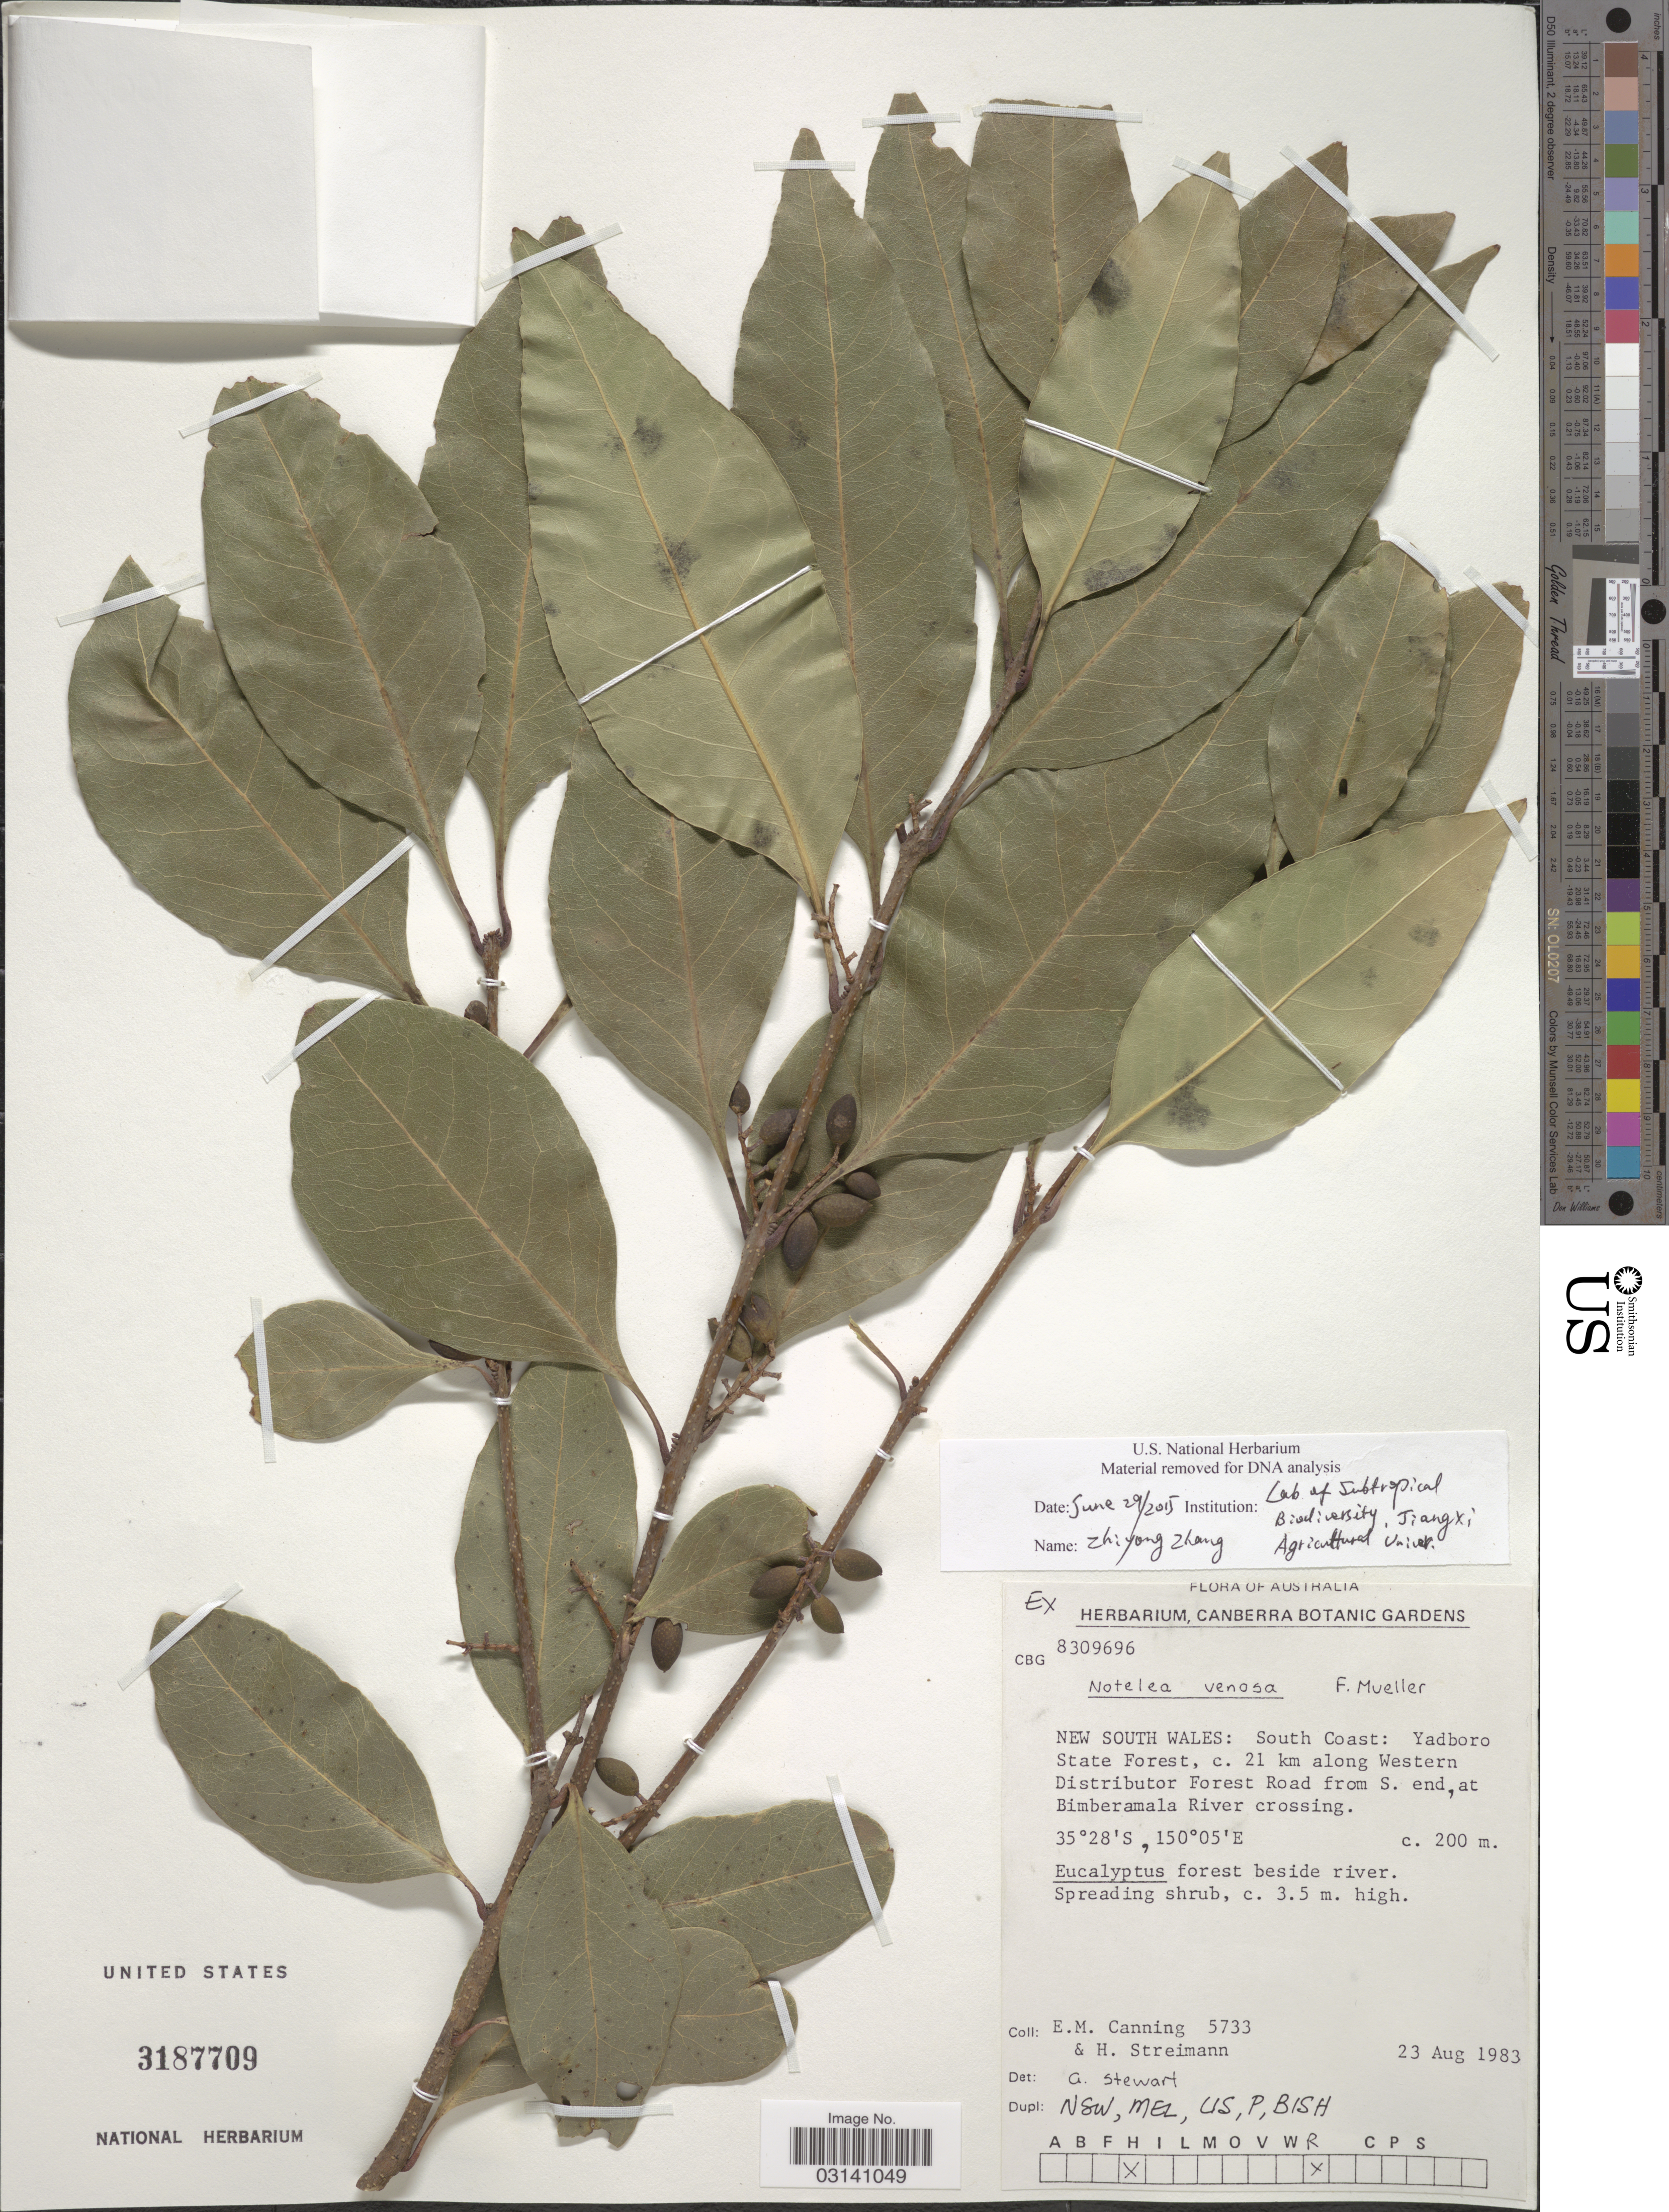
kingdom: Plantae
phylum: Tracheophyta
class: Magnoliopsida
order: Lamiales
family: Oleaceae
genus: Notelaea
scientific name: Notelaea venosa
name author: F. Muell.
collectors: E. Canning & H. Streimann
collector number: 5733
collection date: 1983-08-23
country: Australia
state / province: New South Wales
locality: South Coast: Yadboro State Forest, c. 21 km along Western Distributor Forest Road from S. end, at Bimberamala River crossing.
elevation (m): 200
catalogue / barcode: US 3187709